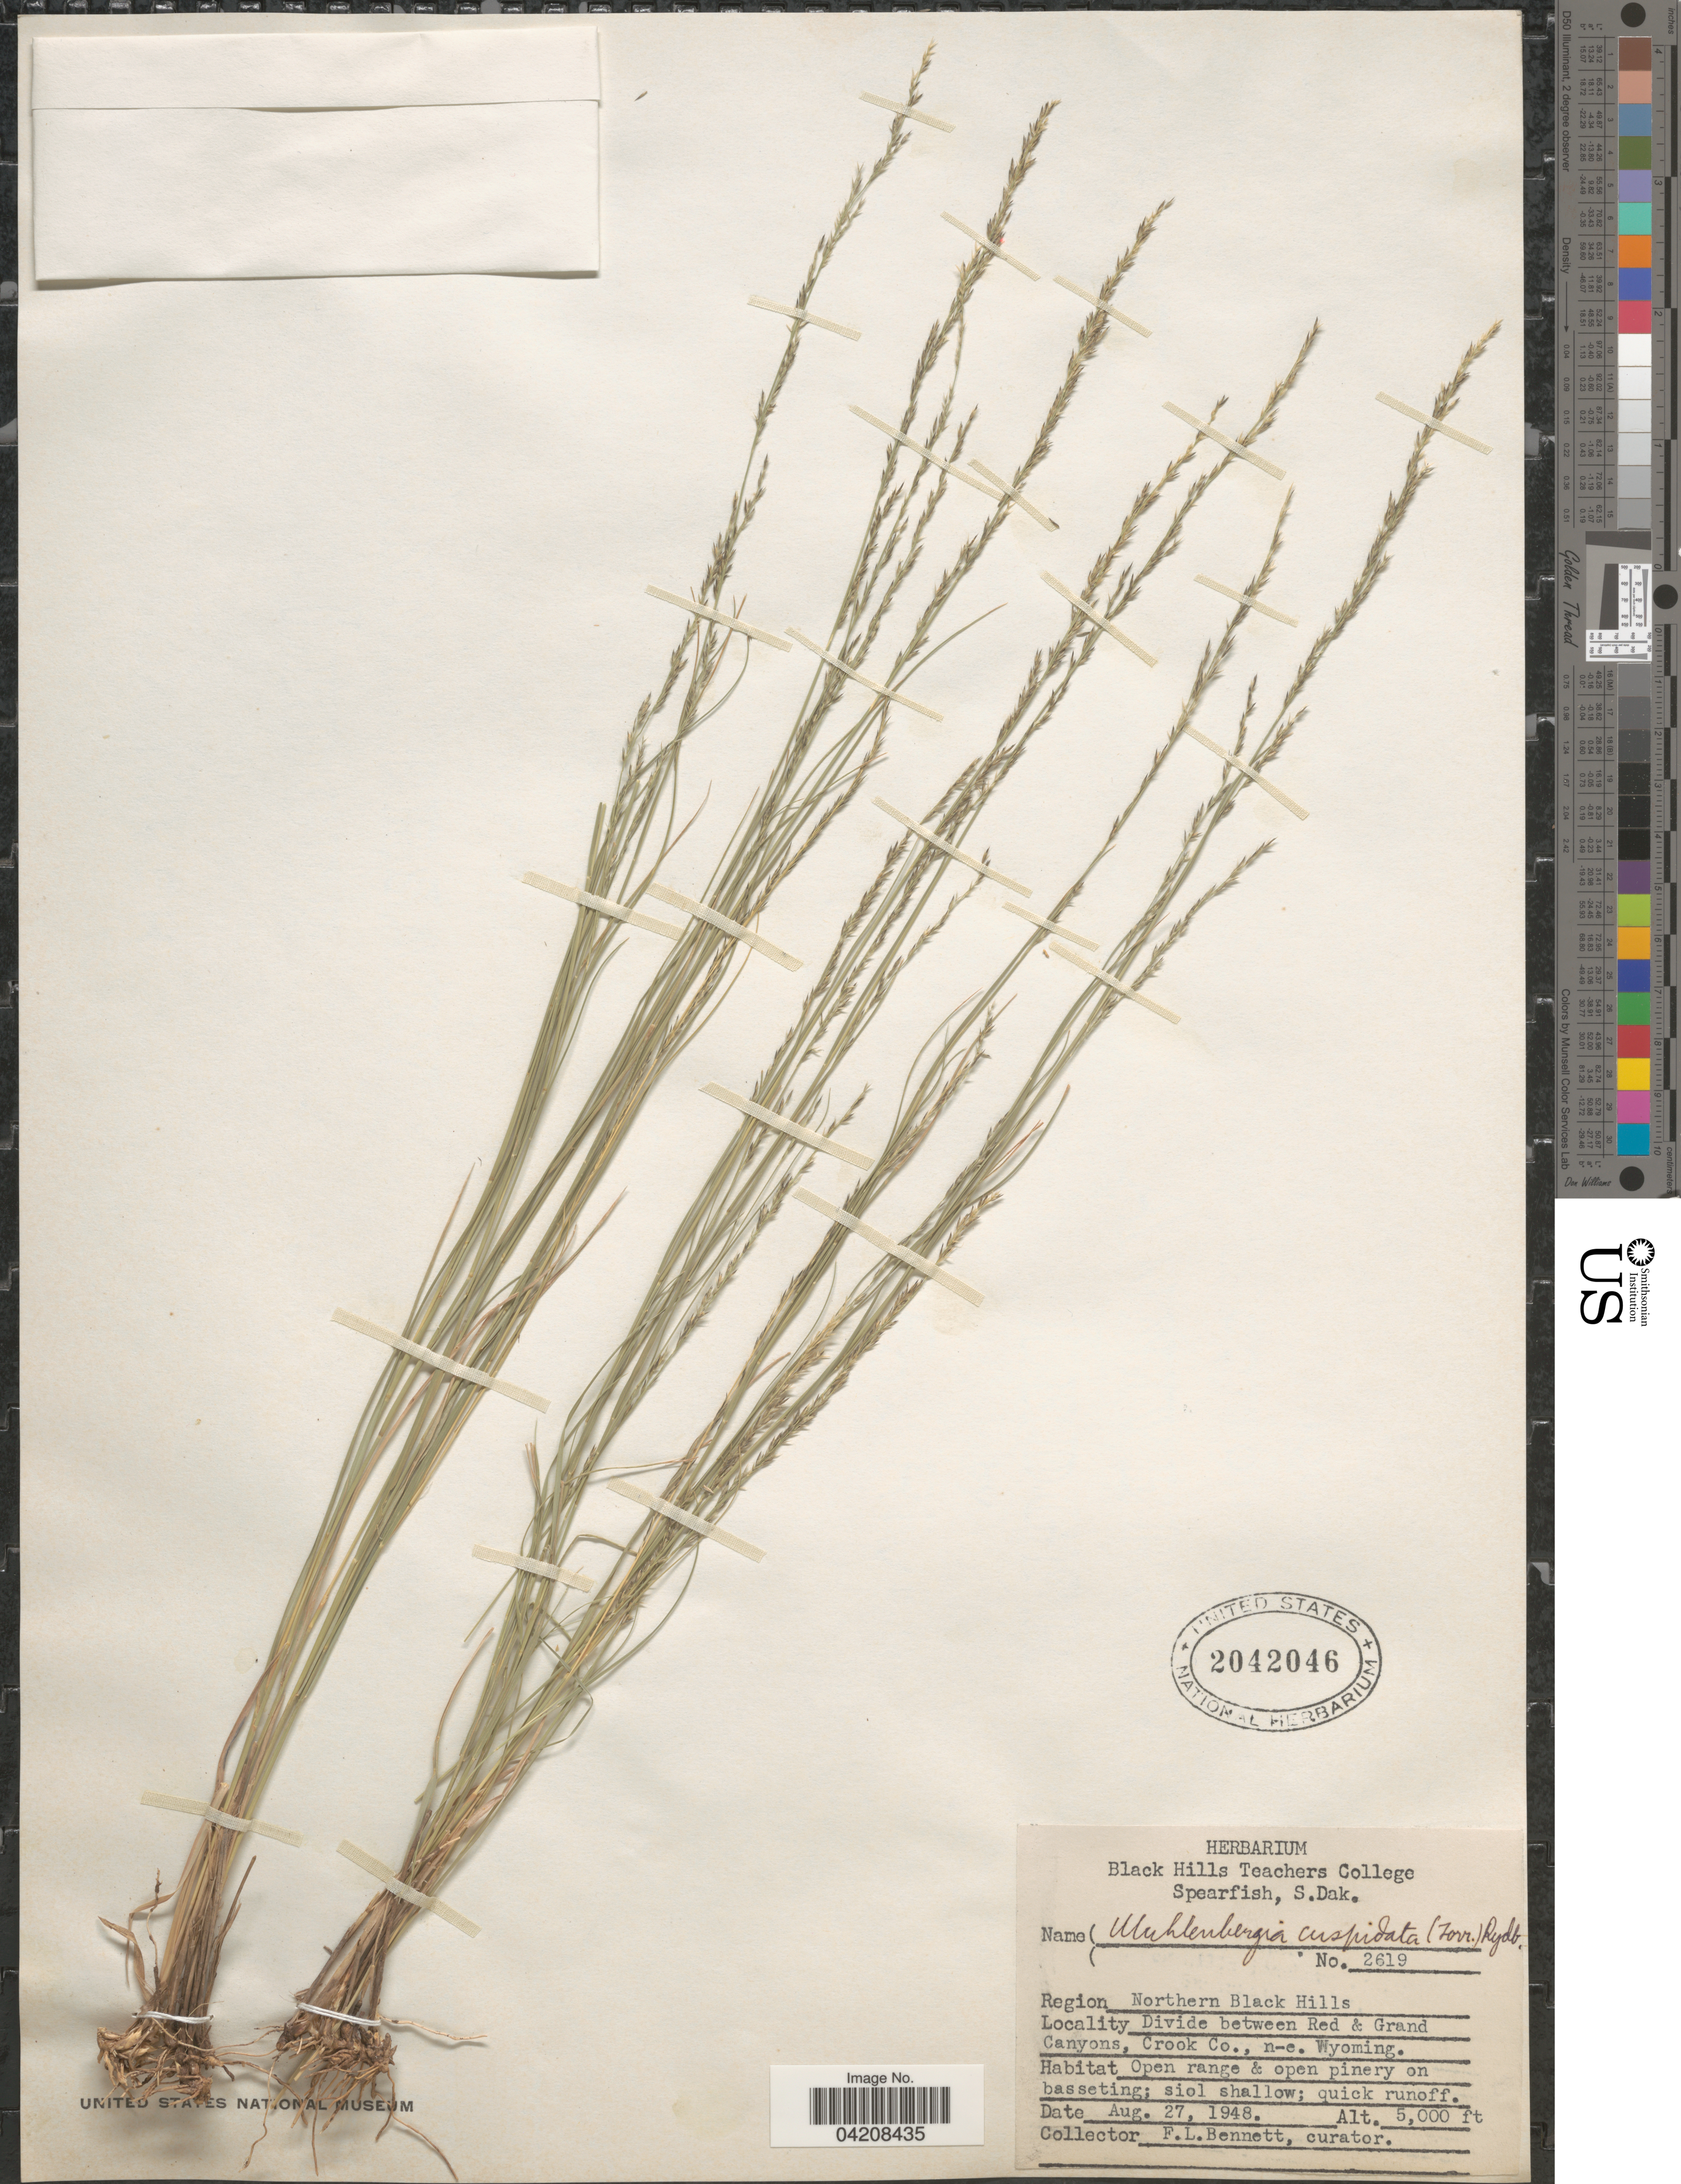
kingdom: Plantae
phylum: Tracheophyta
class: Liliopsida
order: Poales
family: Poaceae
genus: Muhlenbergia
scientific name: Muhlenbergia cuspidata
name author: (Torr. ex Hook.) Rydb.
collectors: F. Bennett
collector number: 2619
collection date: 1948-08-27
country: United States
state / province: Wyoming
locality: Region Northern Black Hills. Divide between Red & Grand Canyons, Crook Co., n-e. Wyoming.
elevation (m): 1524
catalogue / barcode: US 2042046